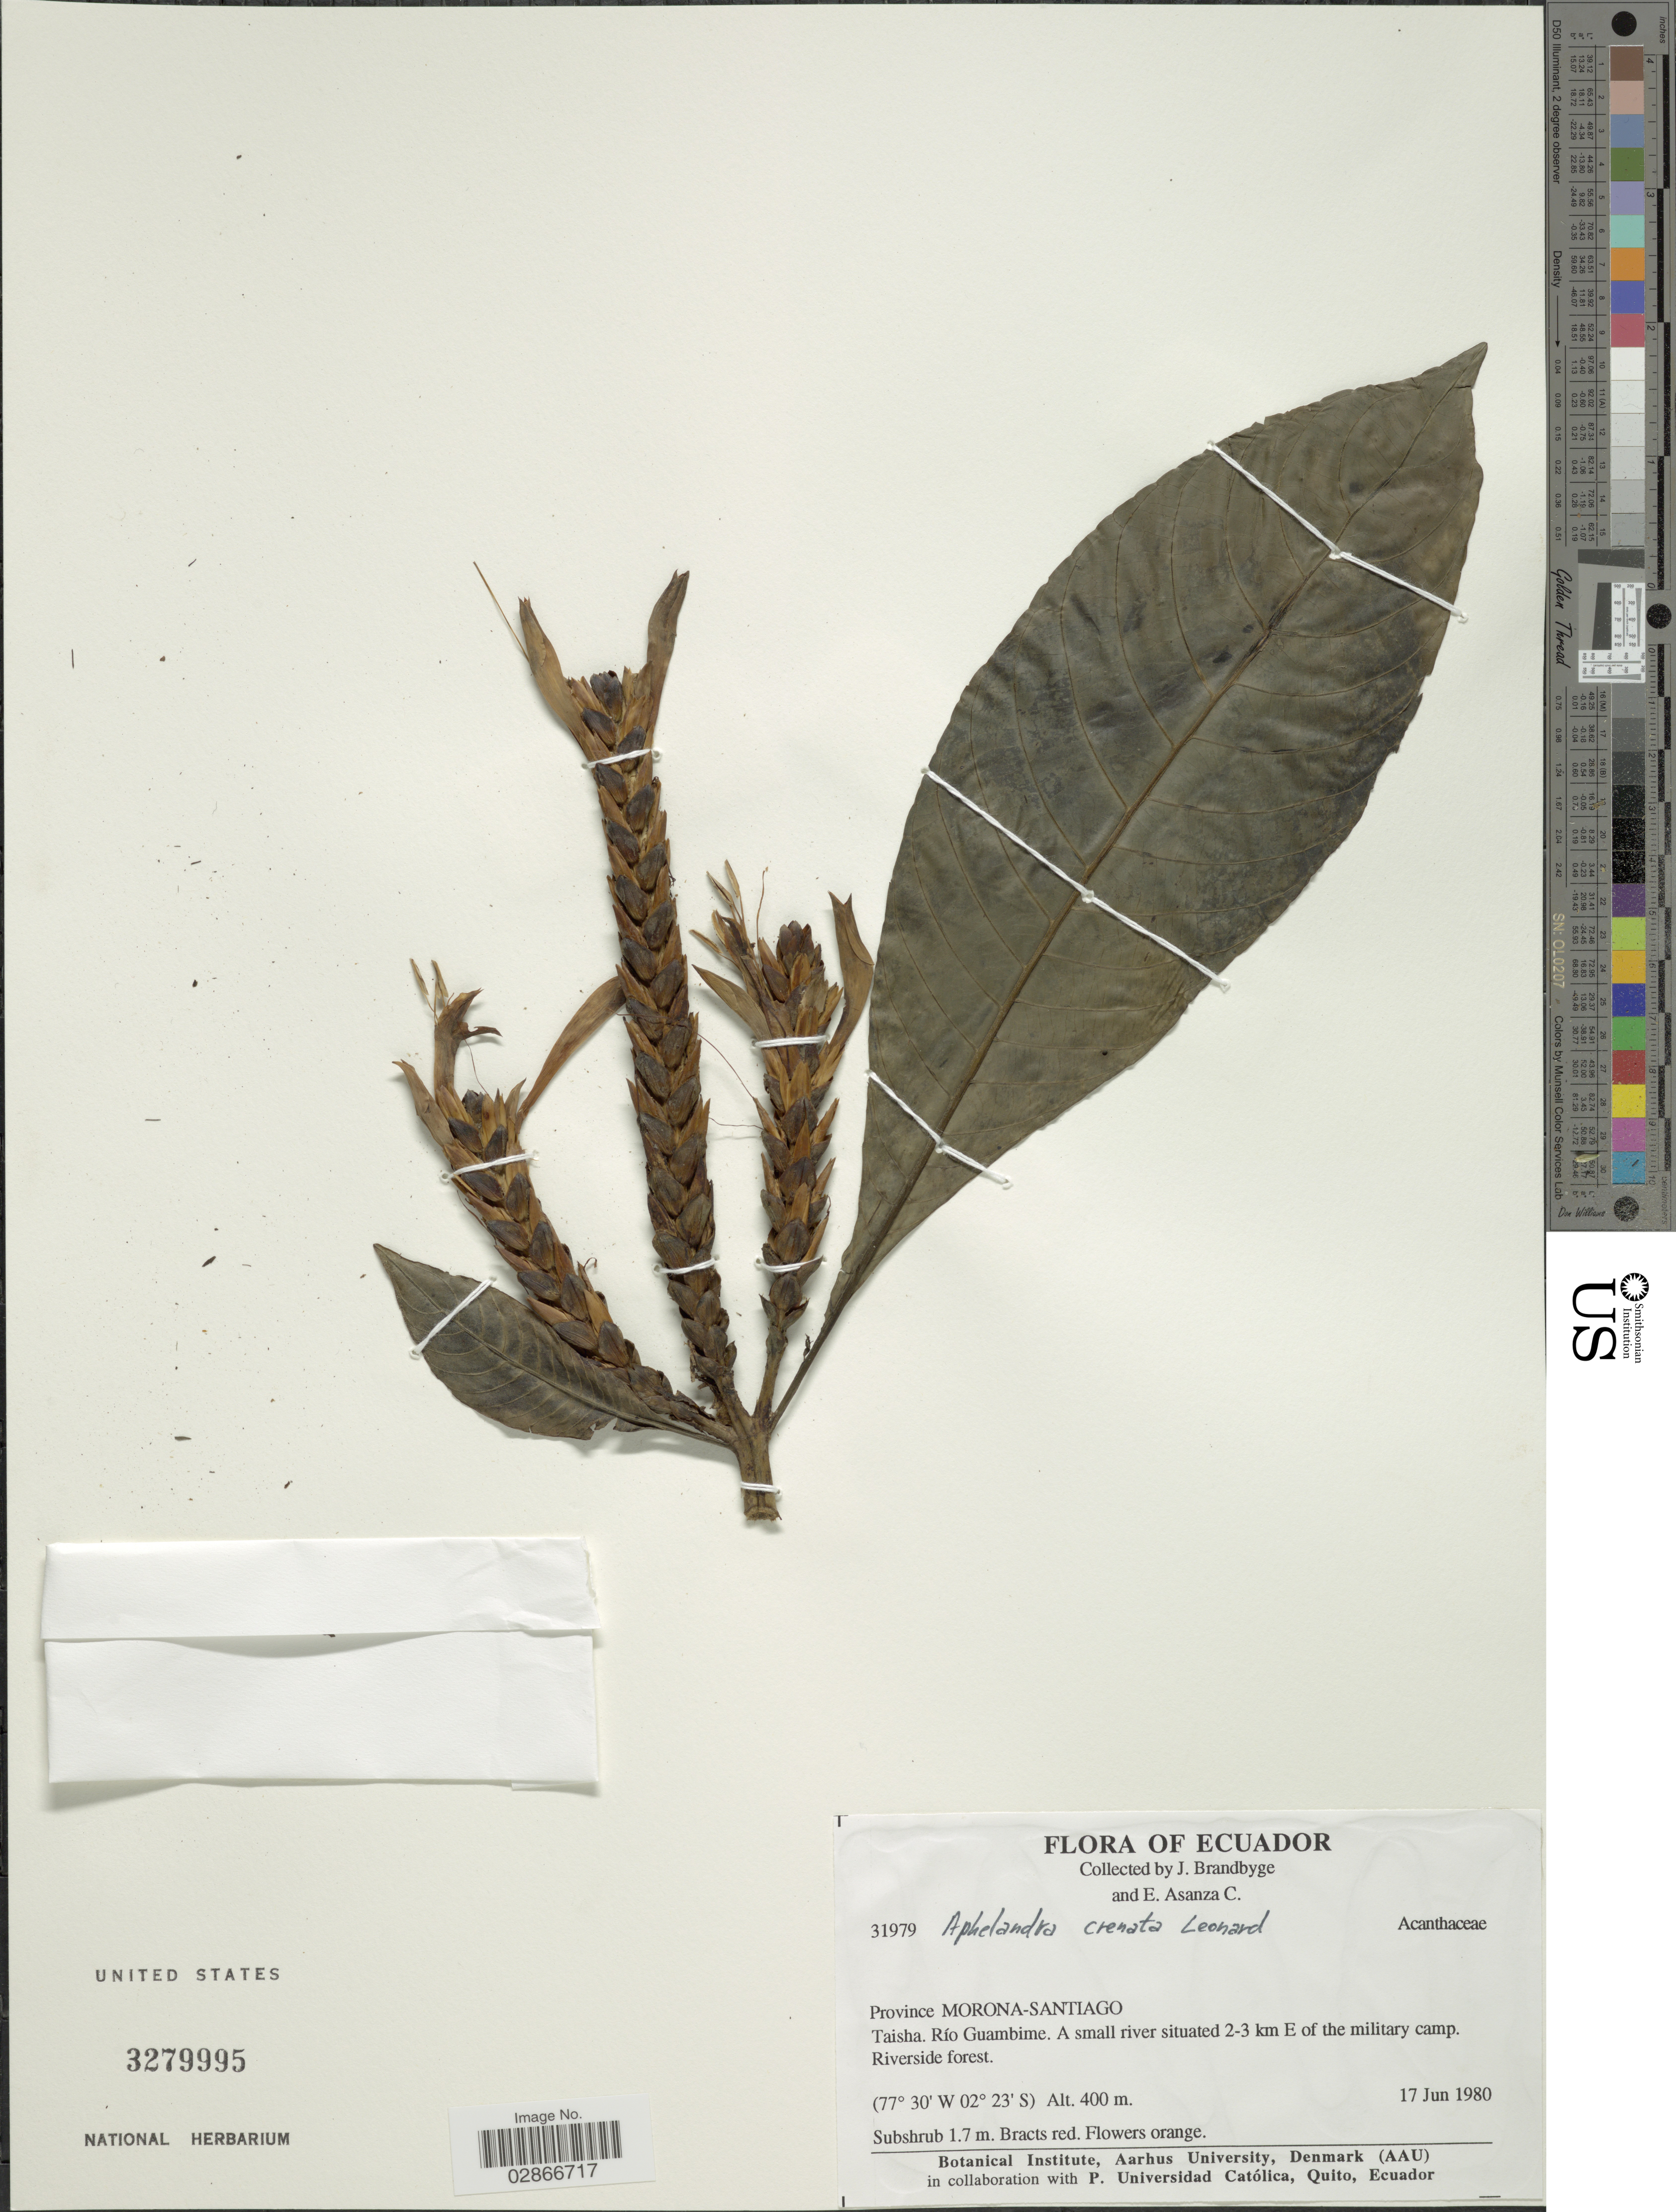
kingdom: Plantae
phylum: Tracheophyta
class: Magnoliopsida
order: Lamiales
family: Acanthaceae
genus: Aphelandra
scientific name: Aphelandra crenata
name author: Leonard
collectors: J. Brandbyge & E. Asanza C.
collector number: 31979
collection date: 1980-06-17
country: Ecuador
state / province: Morona-Santiago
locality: Taisha. Río Guambime. A small river situated 2-3 km E of the military camp.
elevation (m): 400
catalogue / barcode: US 3279995